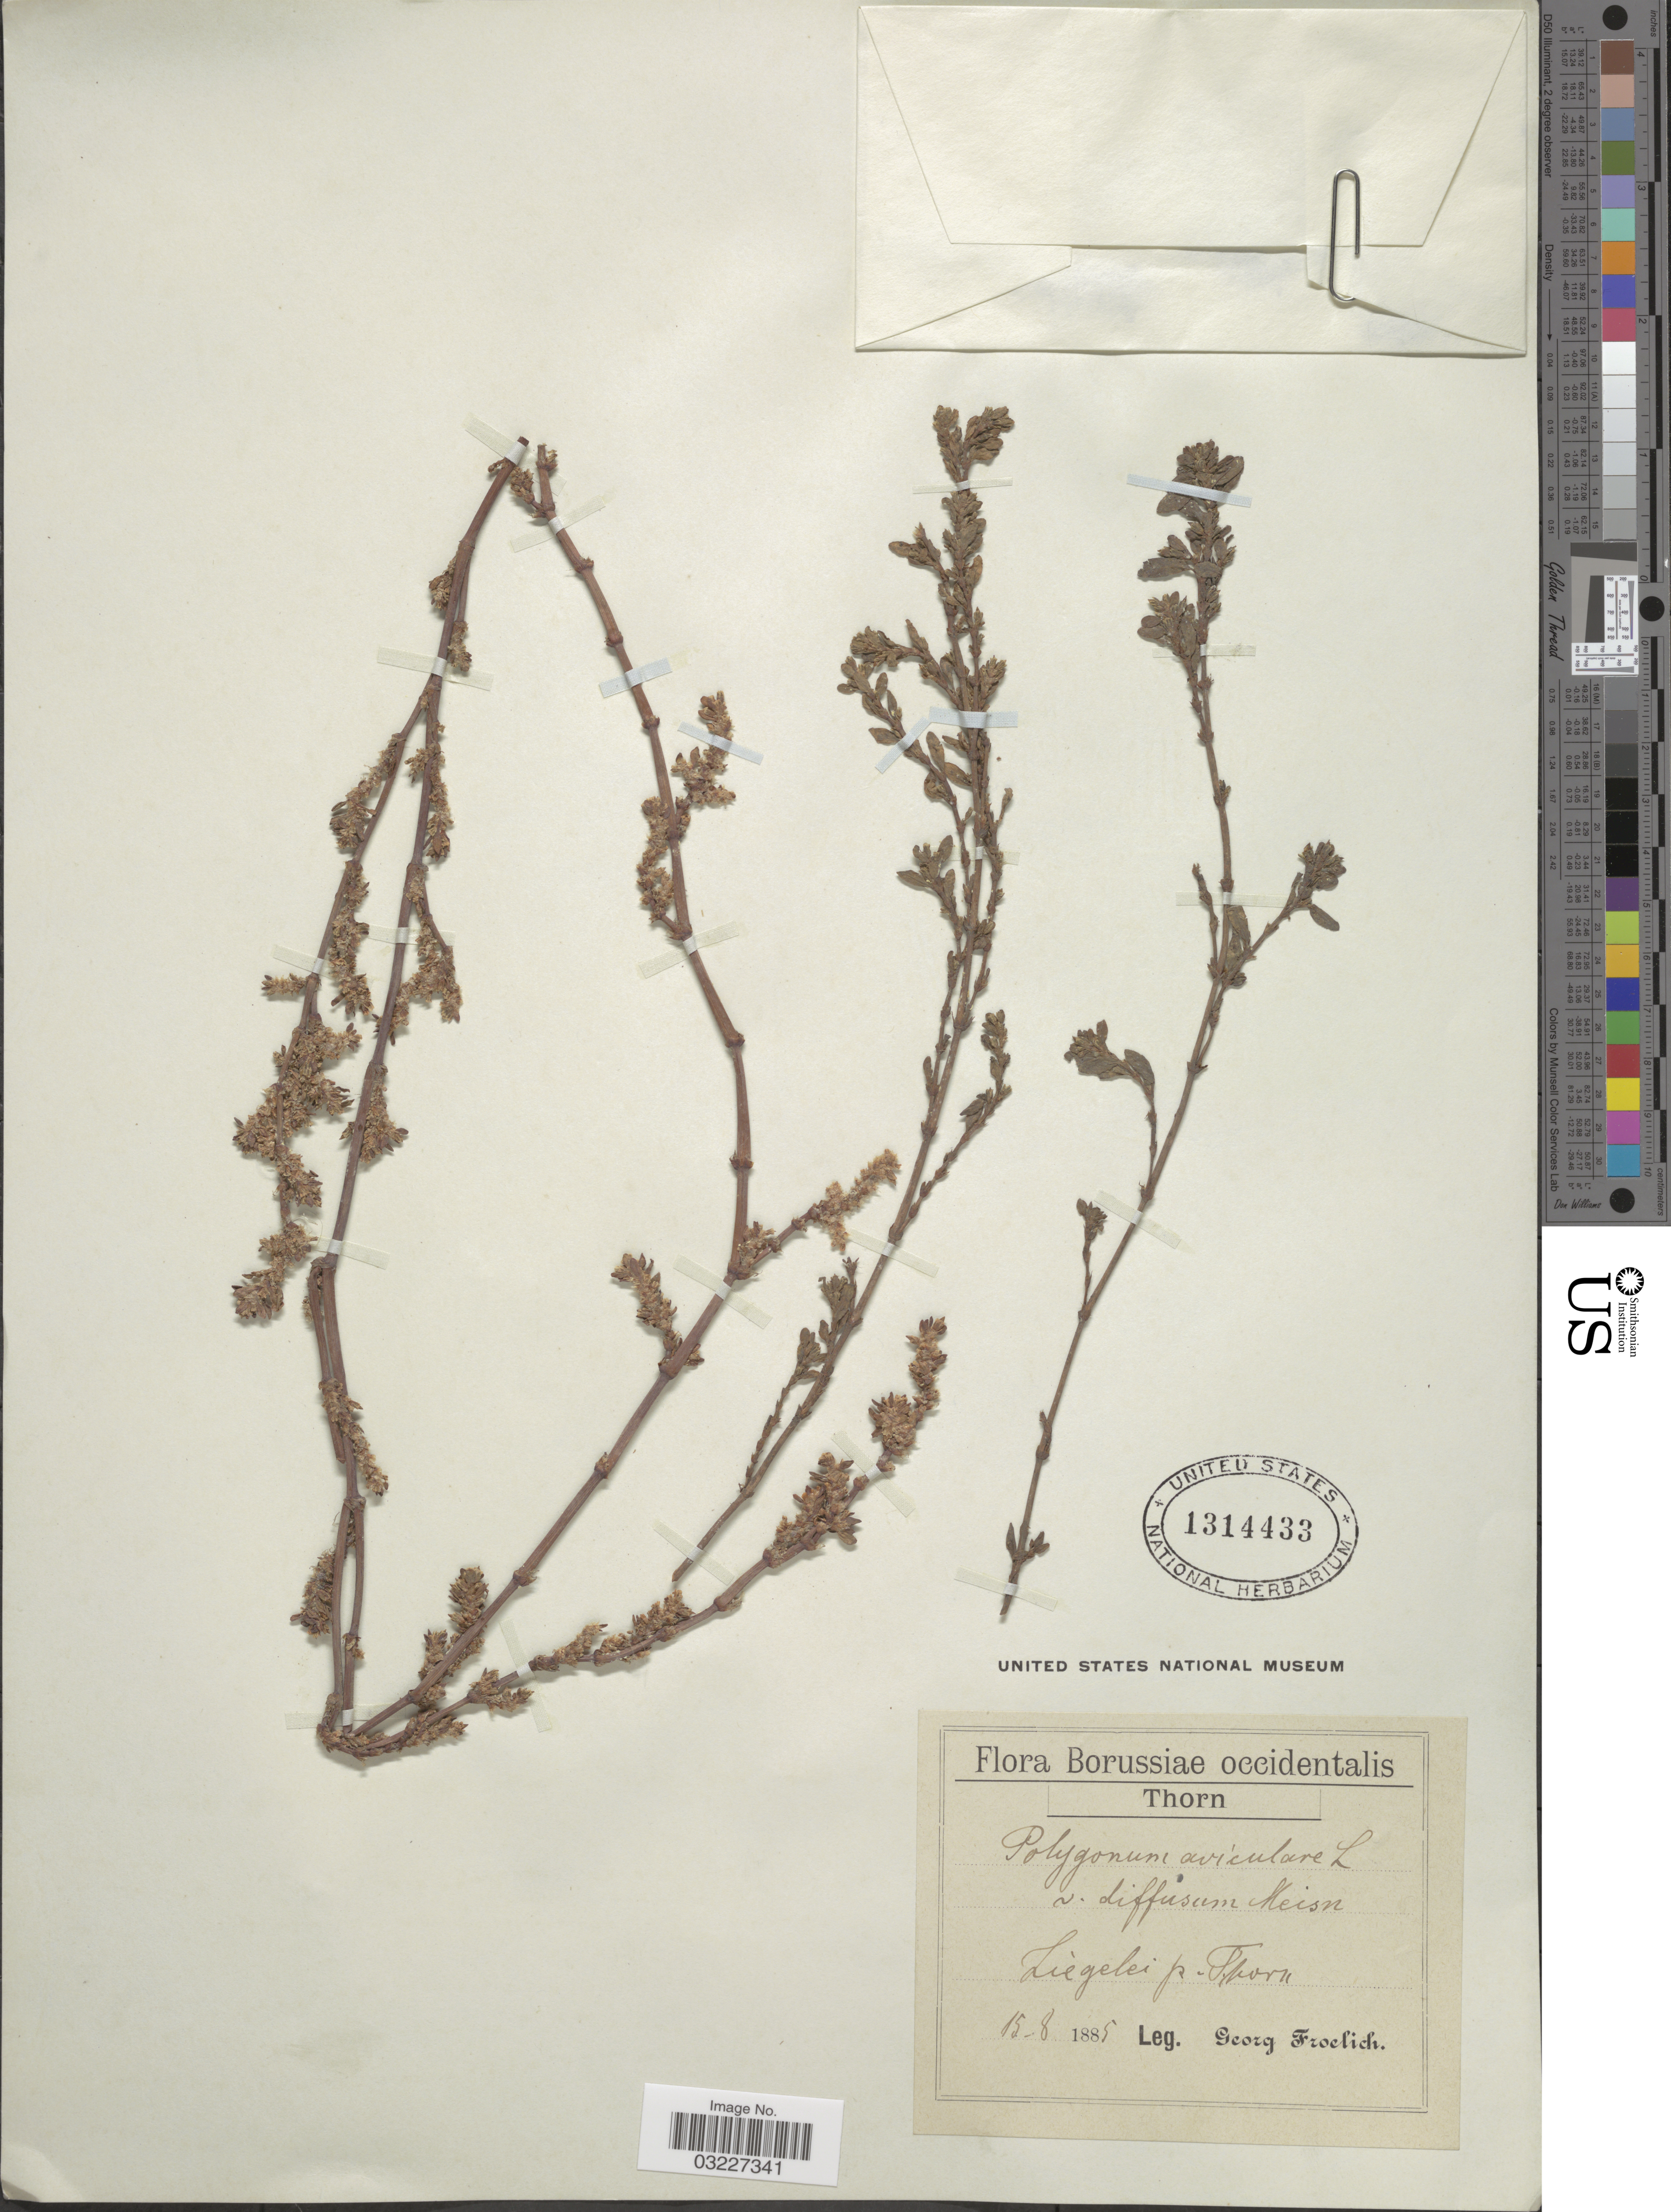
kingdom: Plantae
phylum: Tracheophyta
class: Magnoliopsida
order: Caryophyllales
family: Polygonaceae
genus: Polygonum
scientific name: Polygonum aviculare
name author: L.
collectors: G. Froelich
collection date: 1885-08-15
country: Poland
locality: Borussiae occidentalis. Thorn. Liegelei p. Thorn.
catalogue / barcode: US 1314433